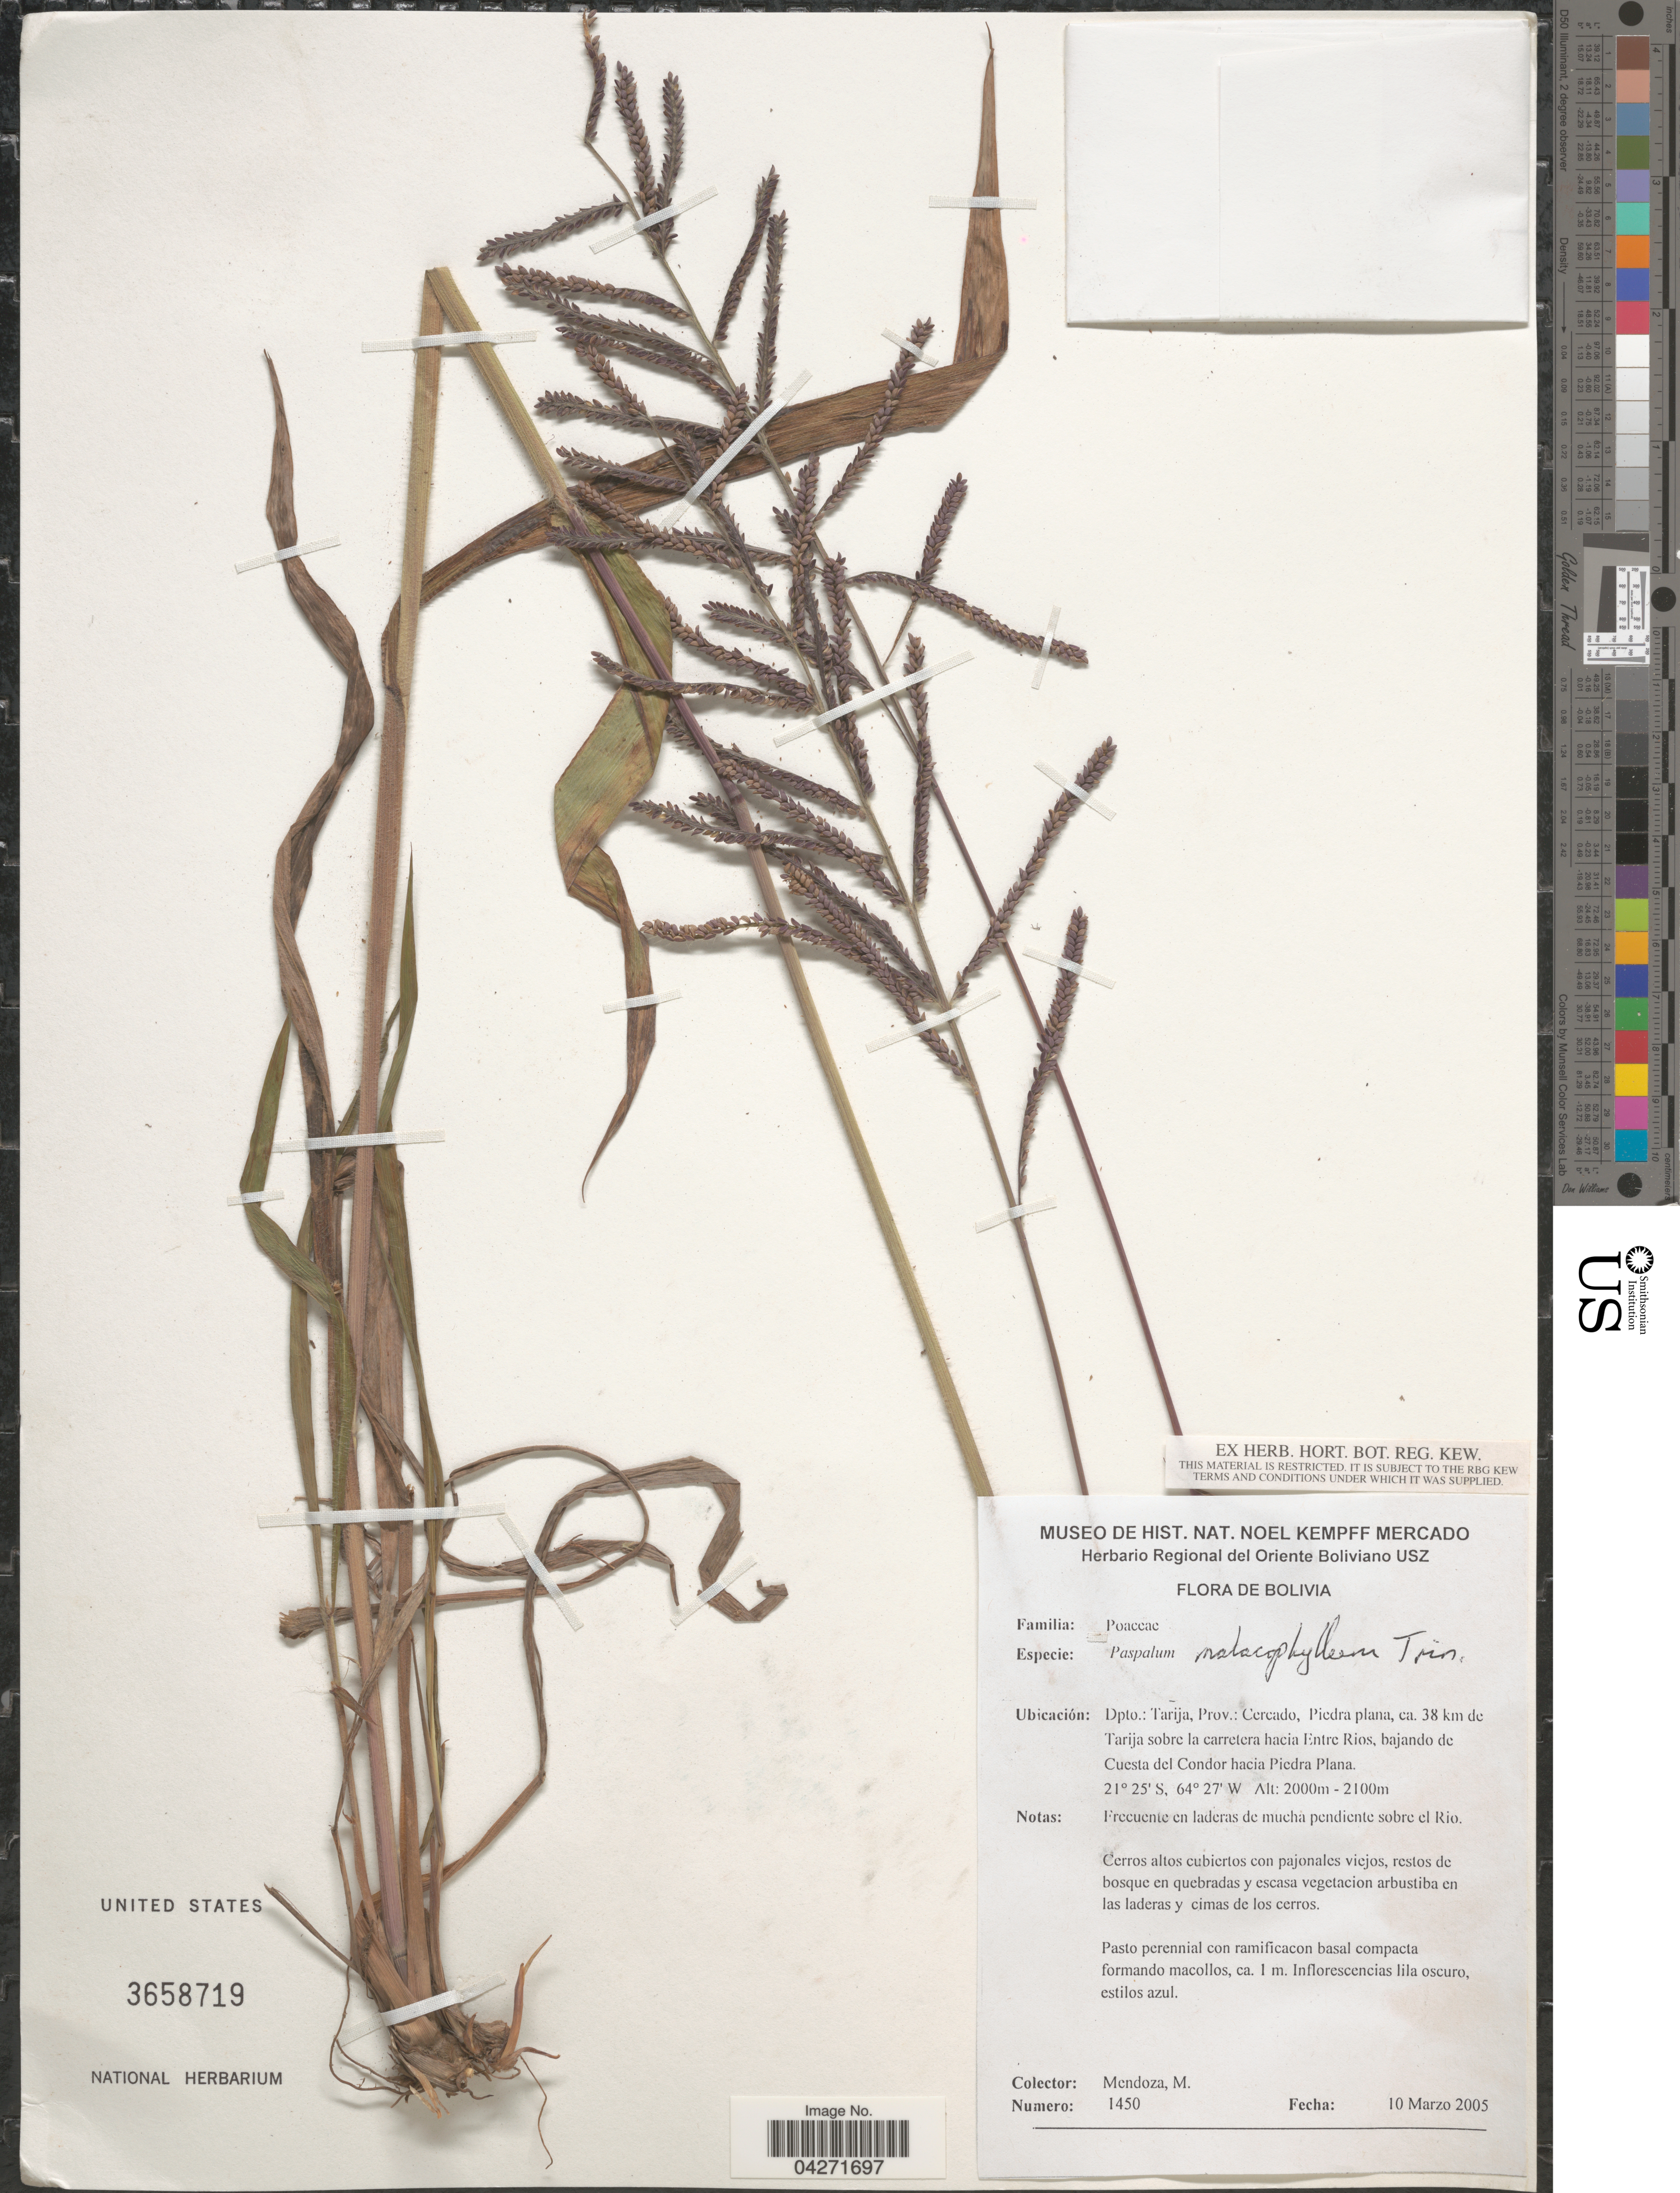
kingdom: Plantae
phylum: Tracheophyta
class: Liliopsida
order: Poales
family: Poaceae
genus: Paspalum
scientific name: Paspalum malacophyllum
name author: Trin.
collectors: M. Mendoza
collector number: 1450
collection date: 2005-03-10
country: Bolivia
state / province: Tarija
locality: Dpto.: Tarija, Prov.: Cercado, Piedra plana, ca. 38 km de Tarija sobre la carretera hacia Entre Rios, bajando de Cuesta del Condor hacia Piedra Plana.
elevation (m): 2000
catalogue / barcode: US 3658719